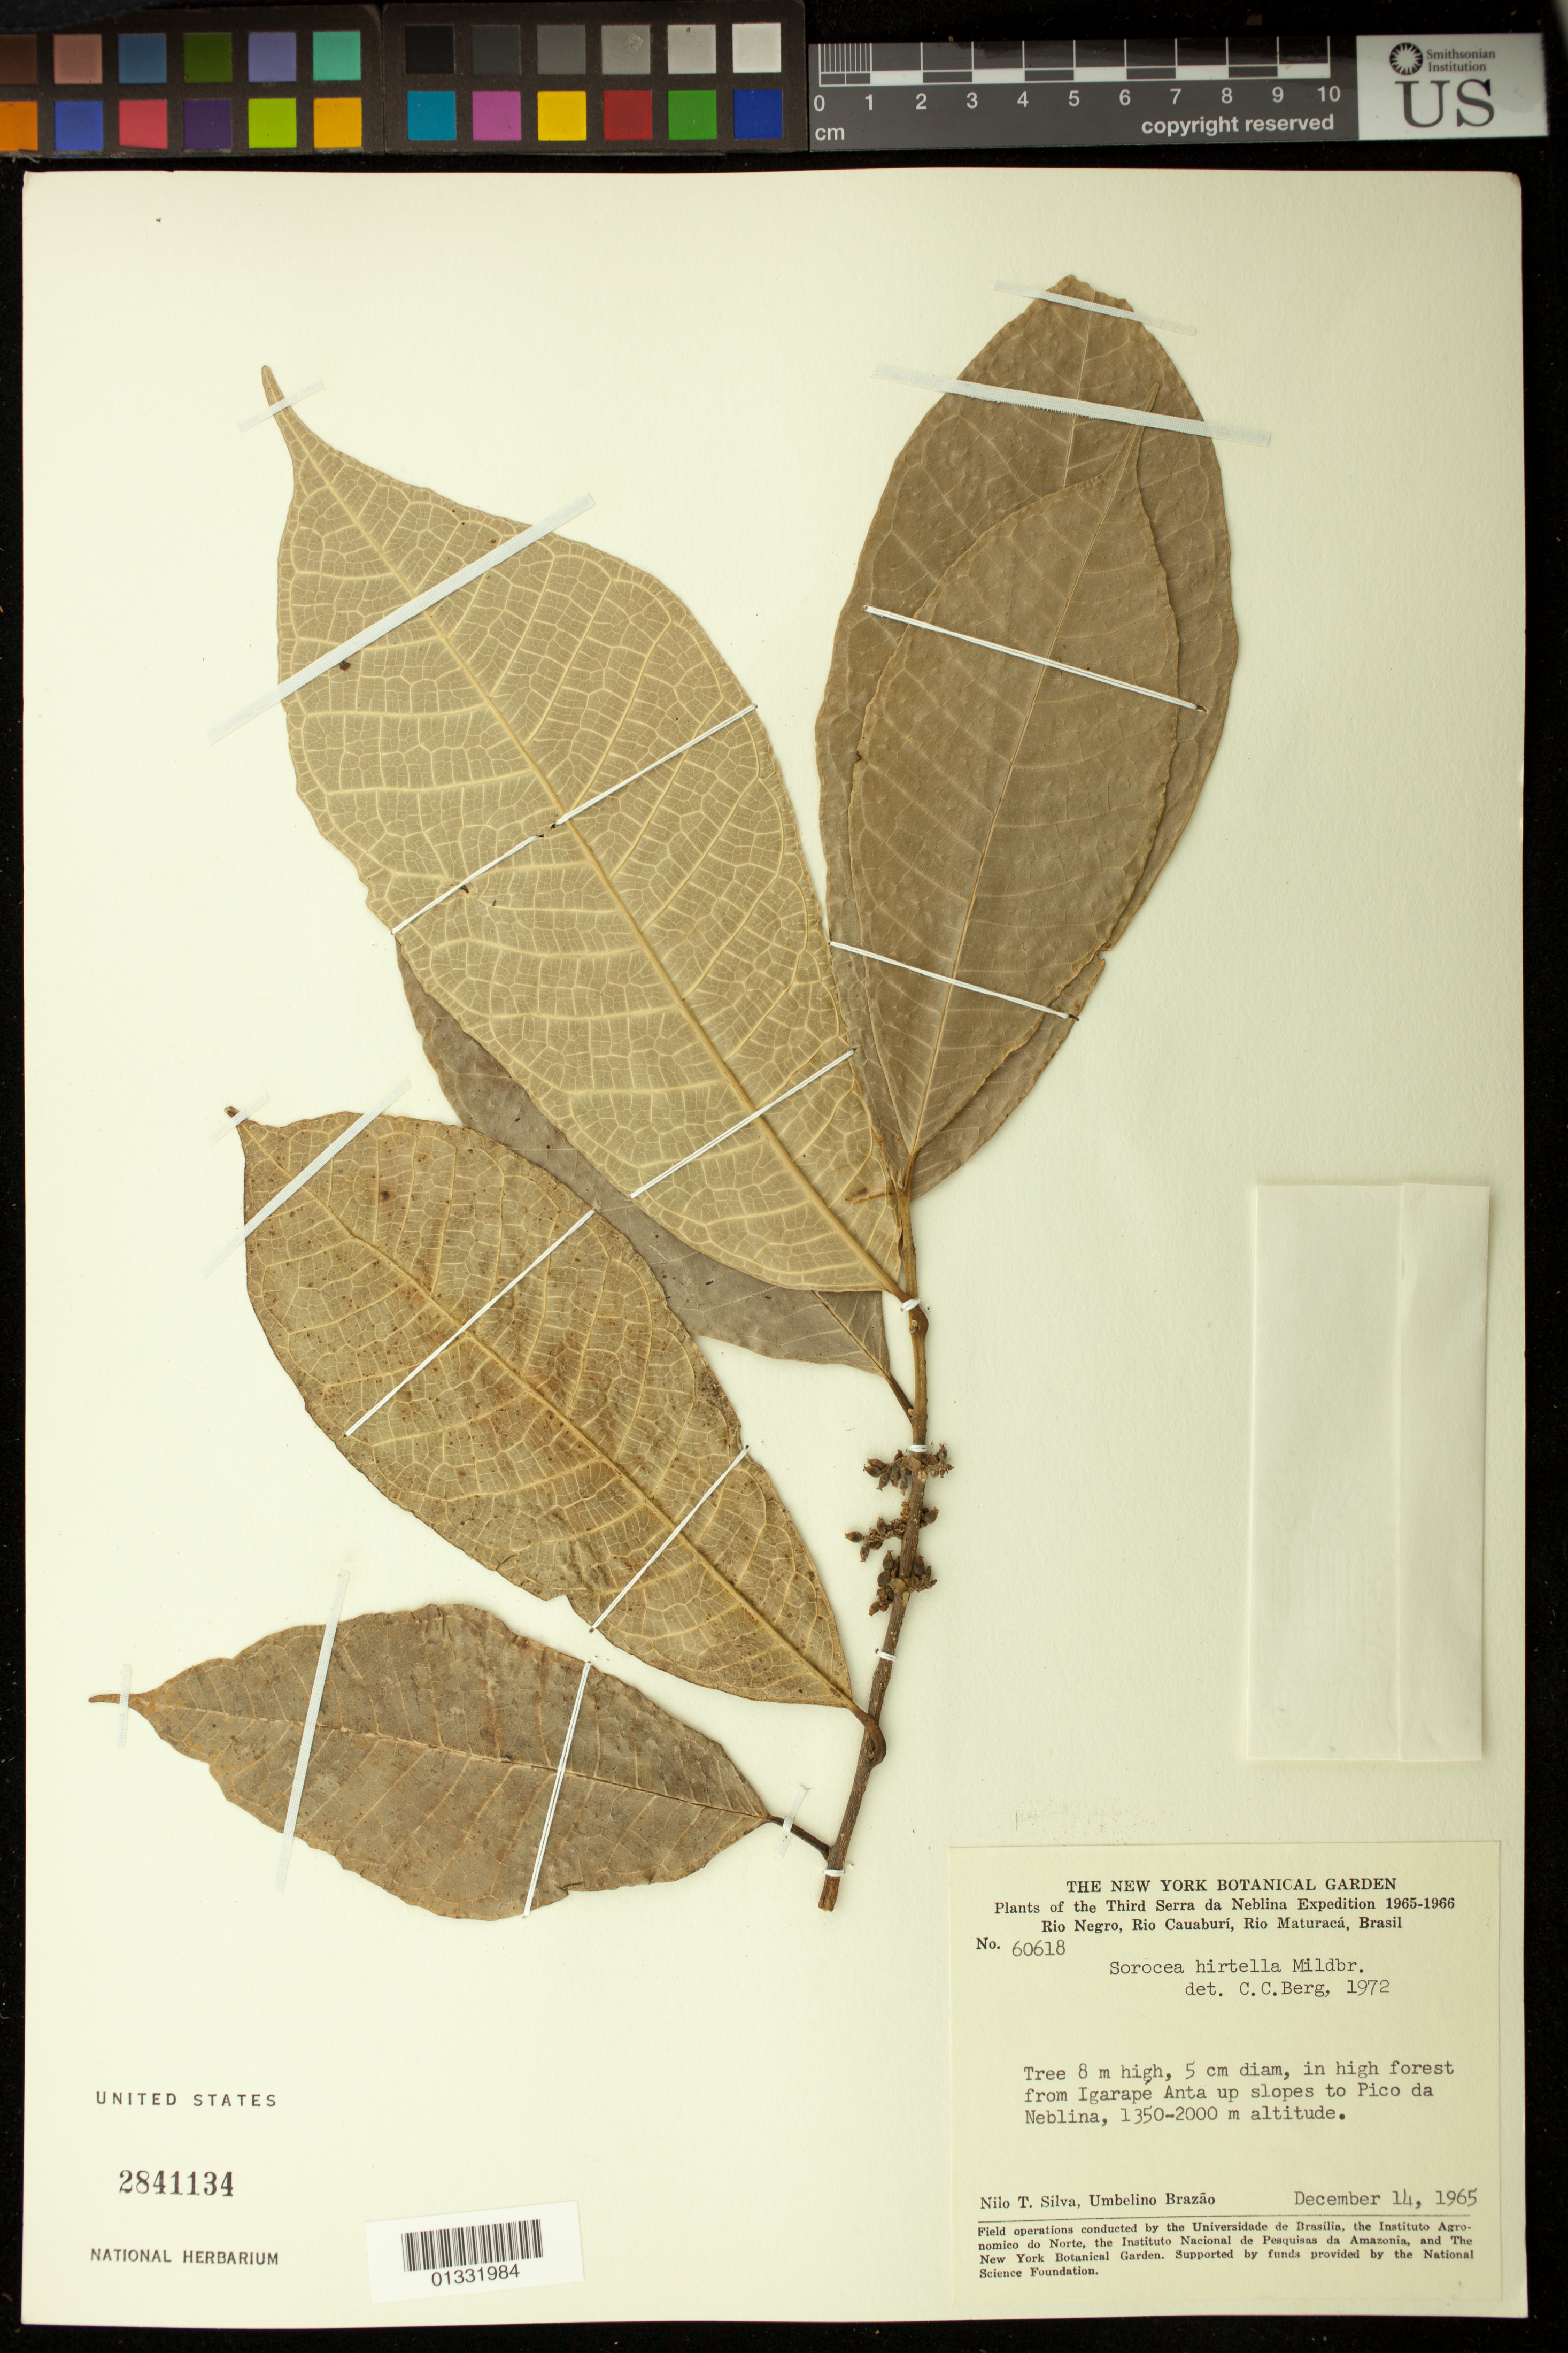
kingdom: Plantae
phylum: Tracheophyta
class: Magnoliopsida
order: Rosales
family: Moraceae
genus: Sorocea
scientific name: Sorocea hirtella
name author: Mildbr.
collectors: N. T. Silva & U. Brazão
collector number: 60618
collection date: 1965-12-14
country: Brazil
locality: Rio Negro, Rio Cauaburí, Rio Maturacá. In high forest from Igarapé Anta up slopes to Pico da Neblina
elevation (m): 1350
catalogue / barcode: US 2841134